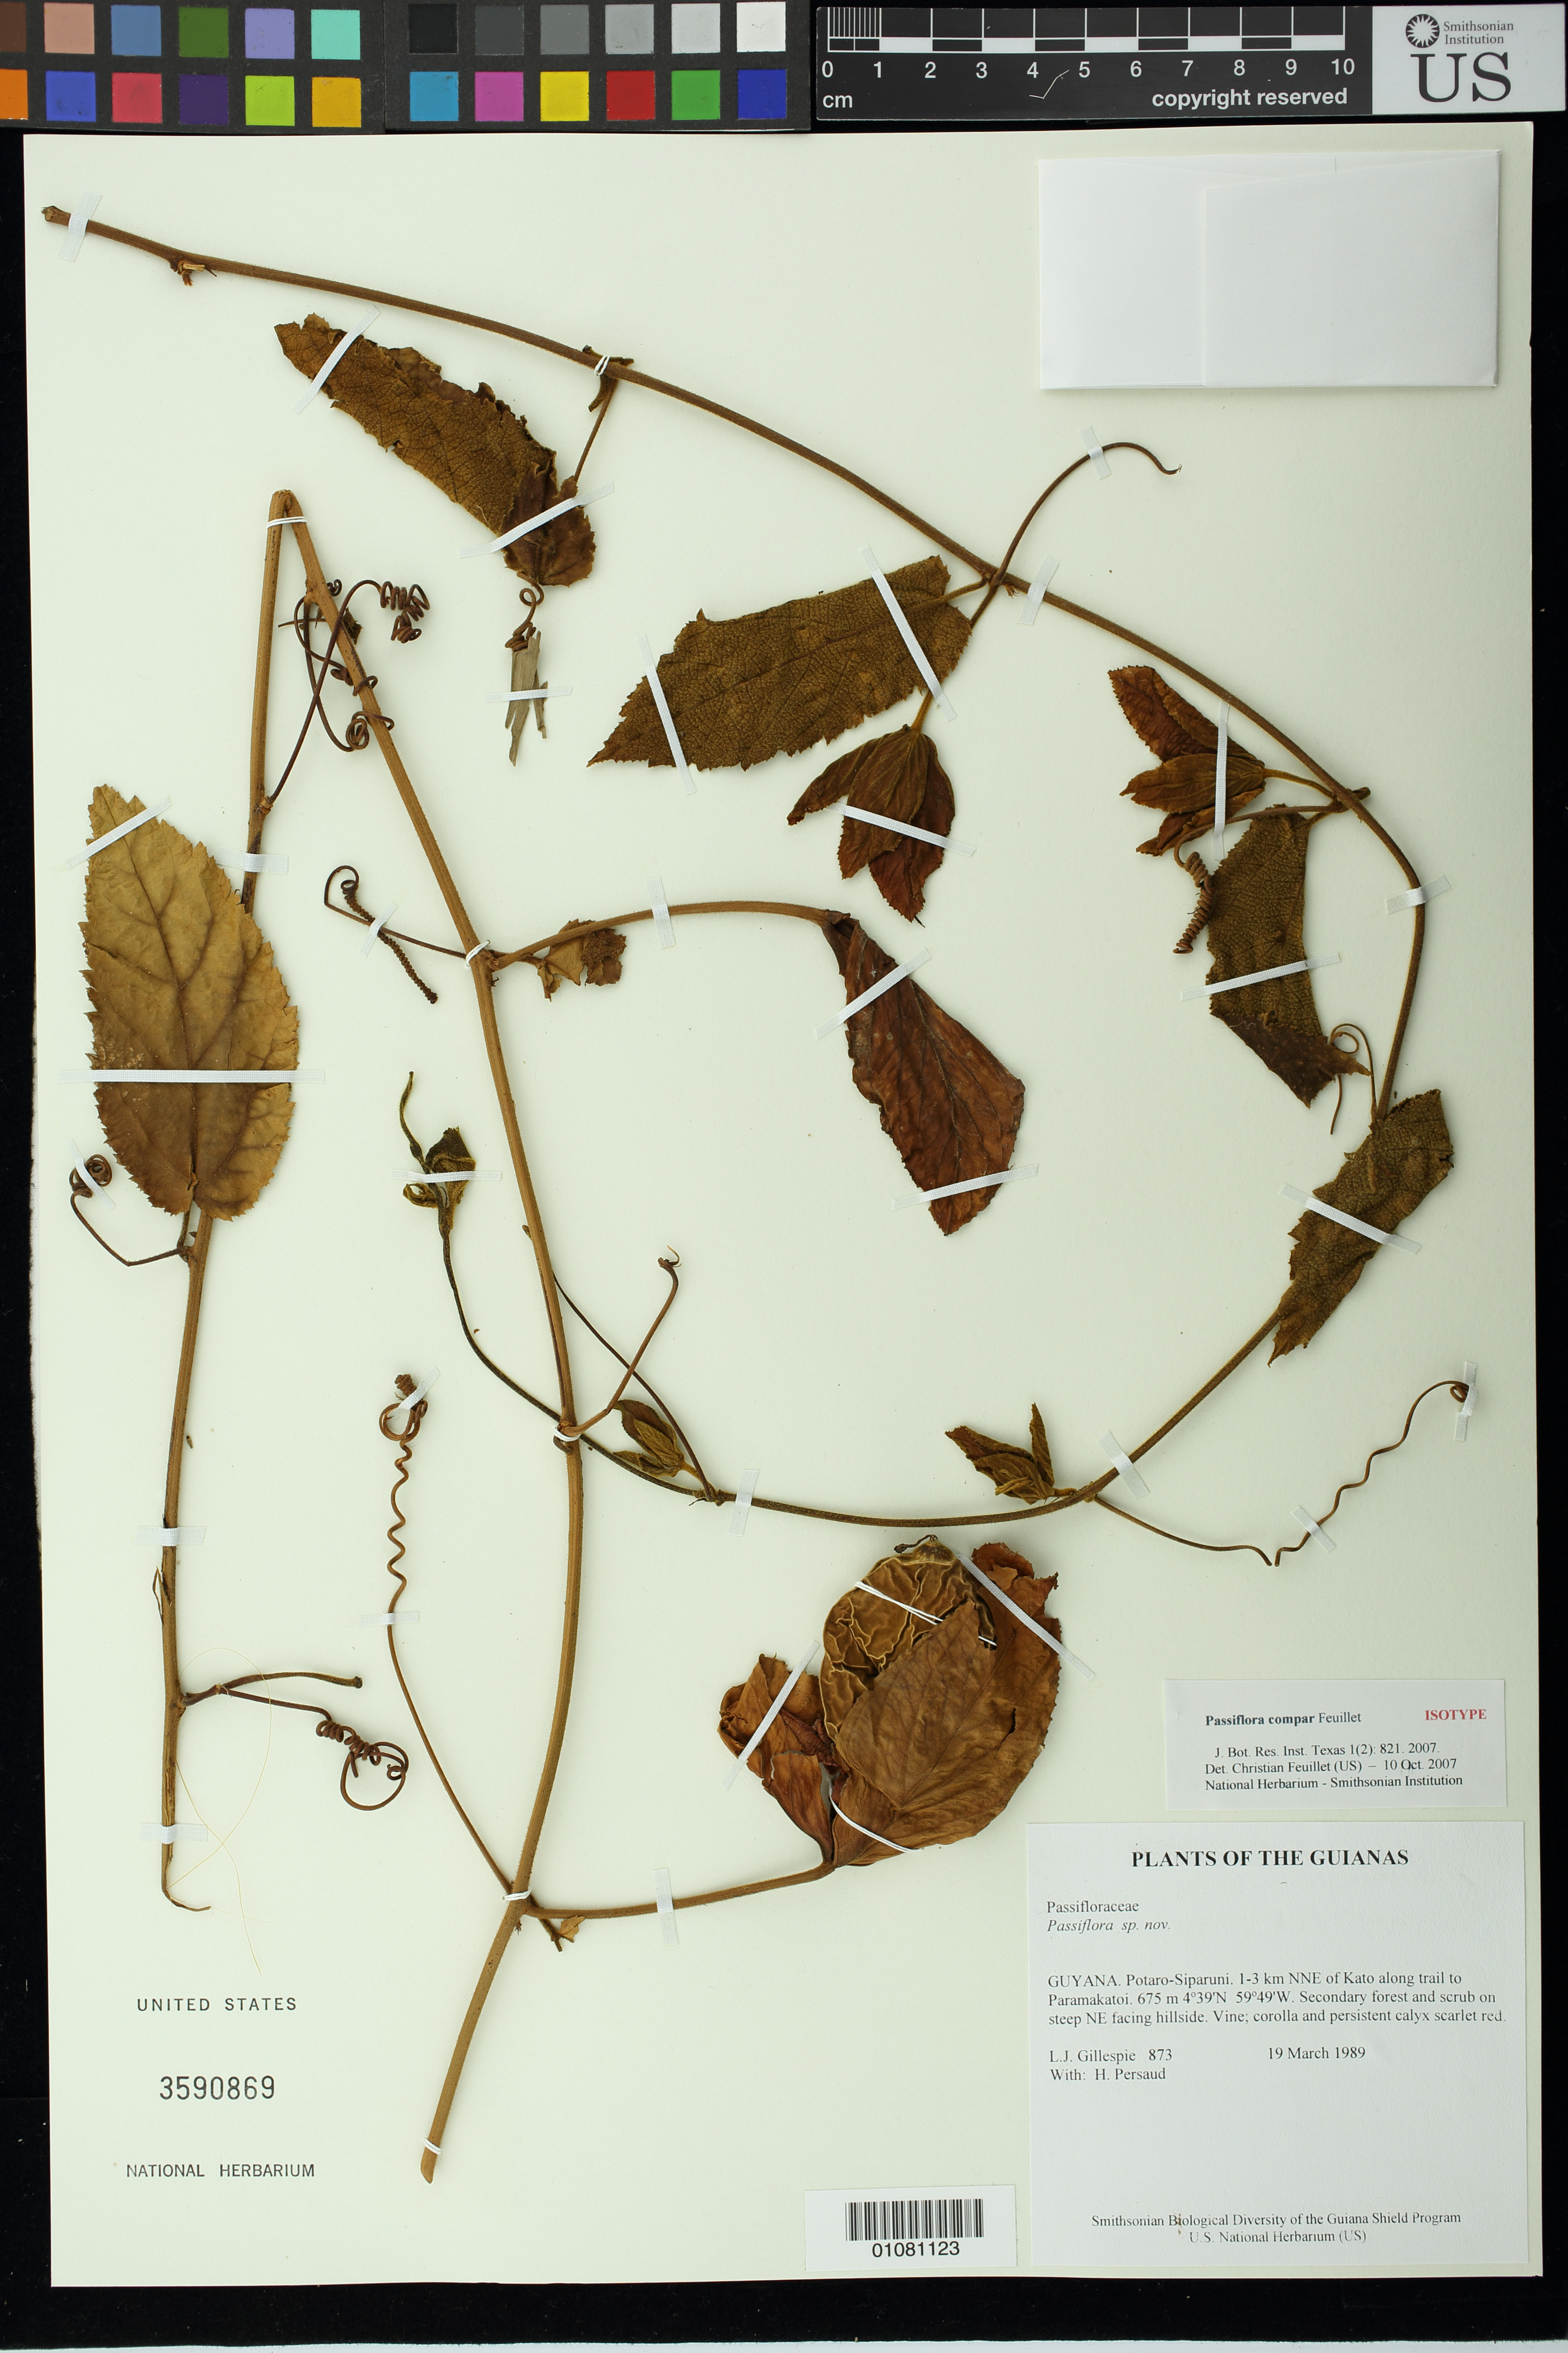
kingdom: Plantae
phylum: Tracheophyta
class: Magnoliopsida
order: Malpighiales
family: Passifloraceae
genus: Passiflora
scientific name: Passiflora compar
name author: Feuillet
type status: Isotype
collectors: L. J. Gillespie & H. Persaud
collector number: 873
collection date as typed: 19 Mar 1989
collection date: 1989-03-19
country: Guyana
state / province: Potaro-Siparuni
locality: Potaro-Siparuni. 1-3 km NNE of Kato along trail to Paramakatoi.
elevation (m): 675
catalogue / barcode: US 3590869